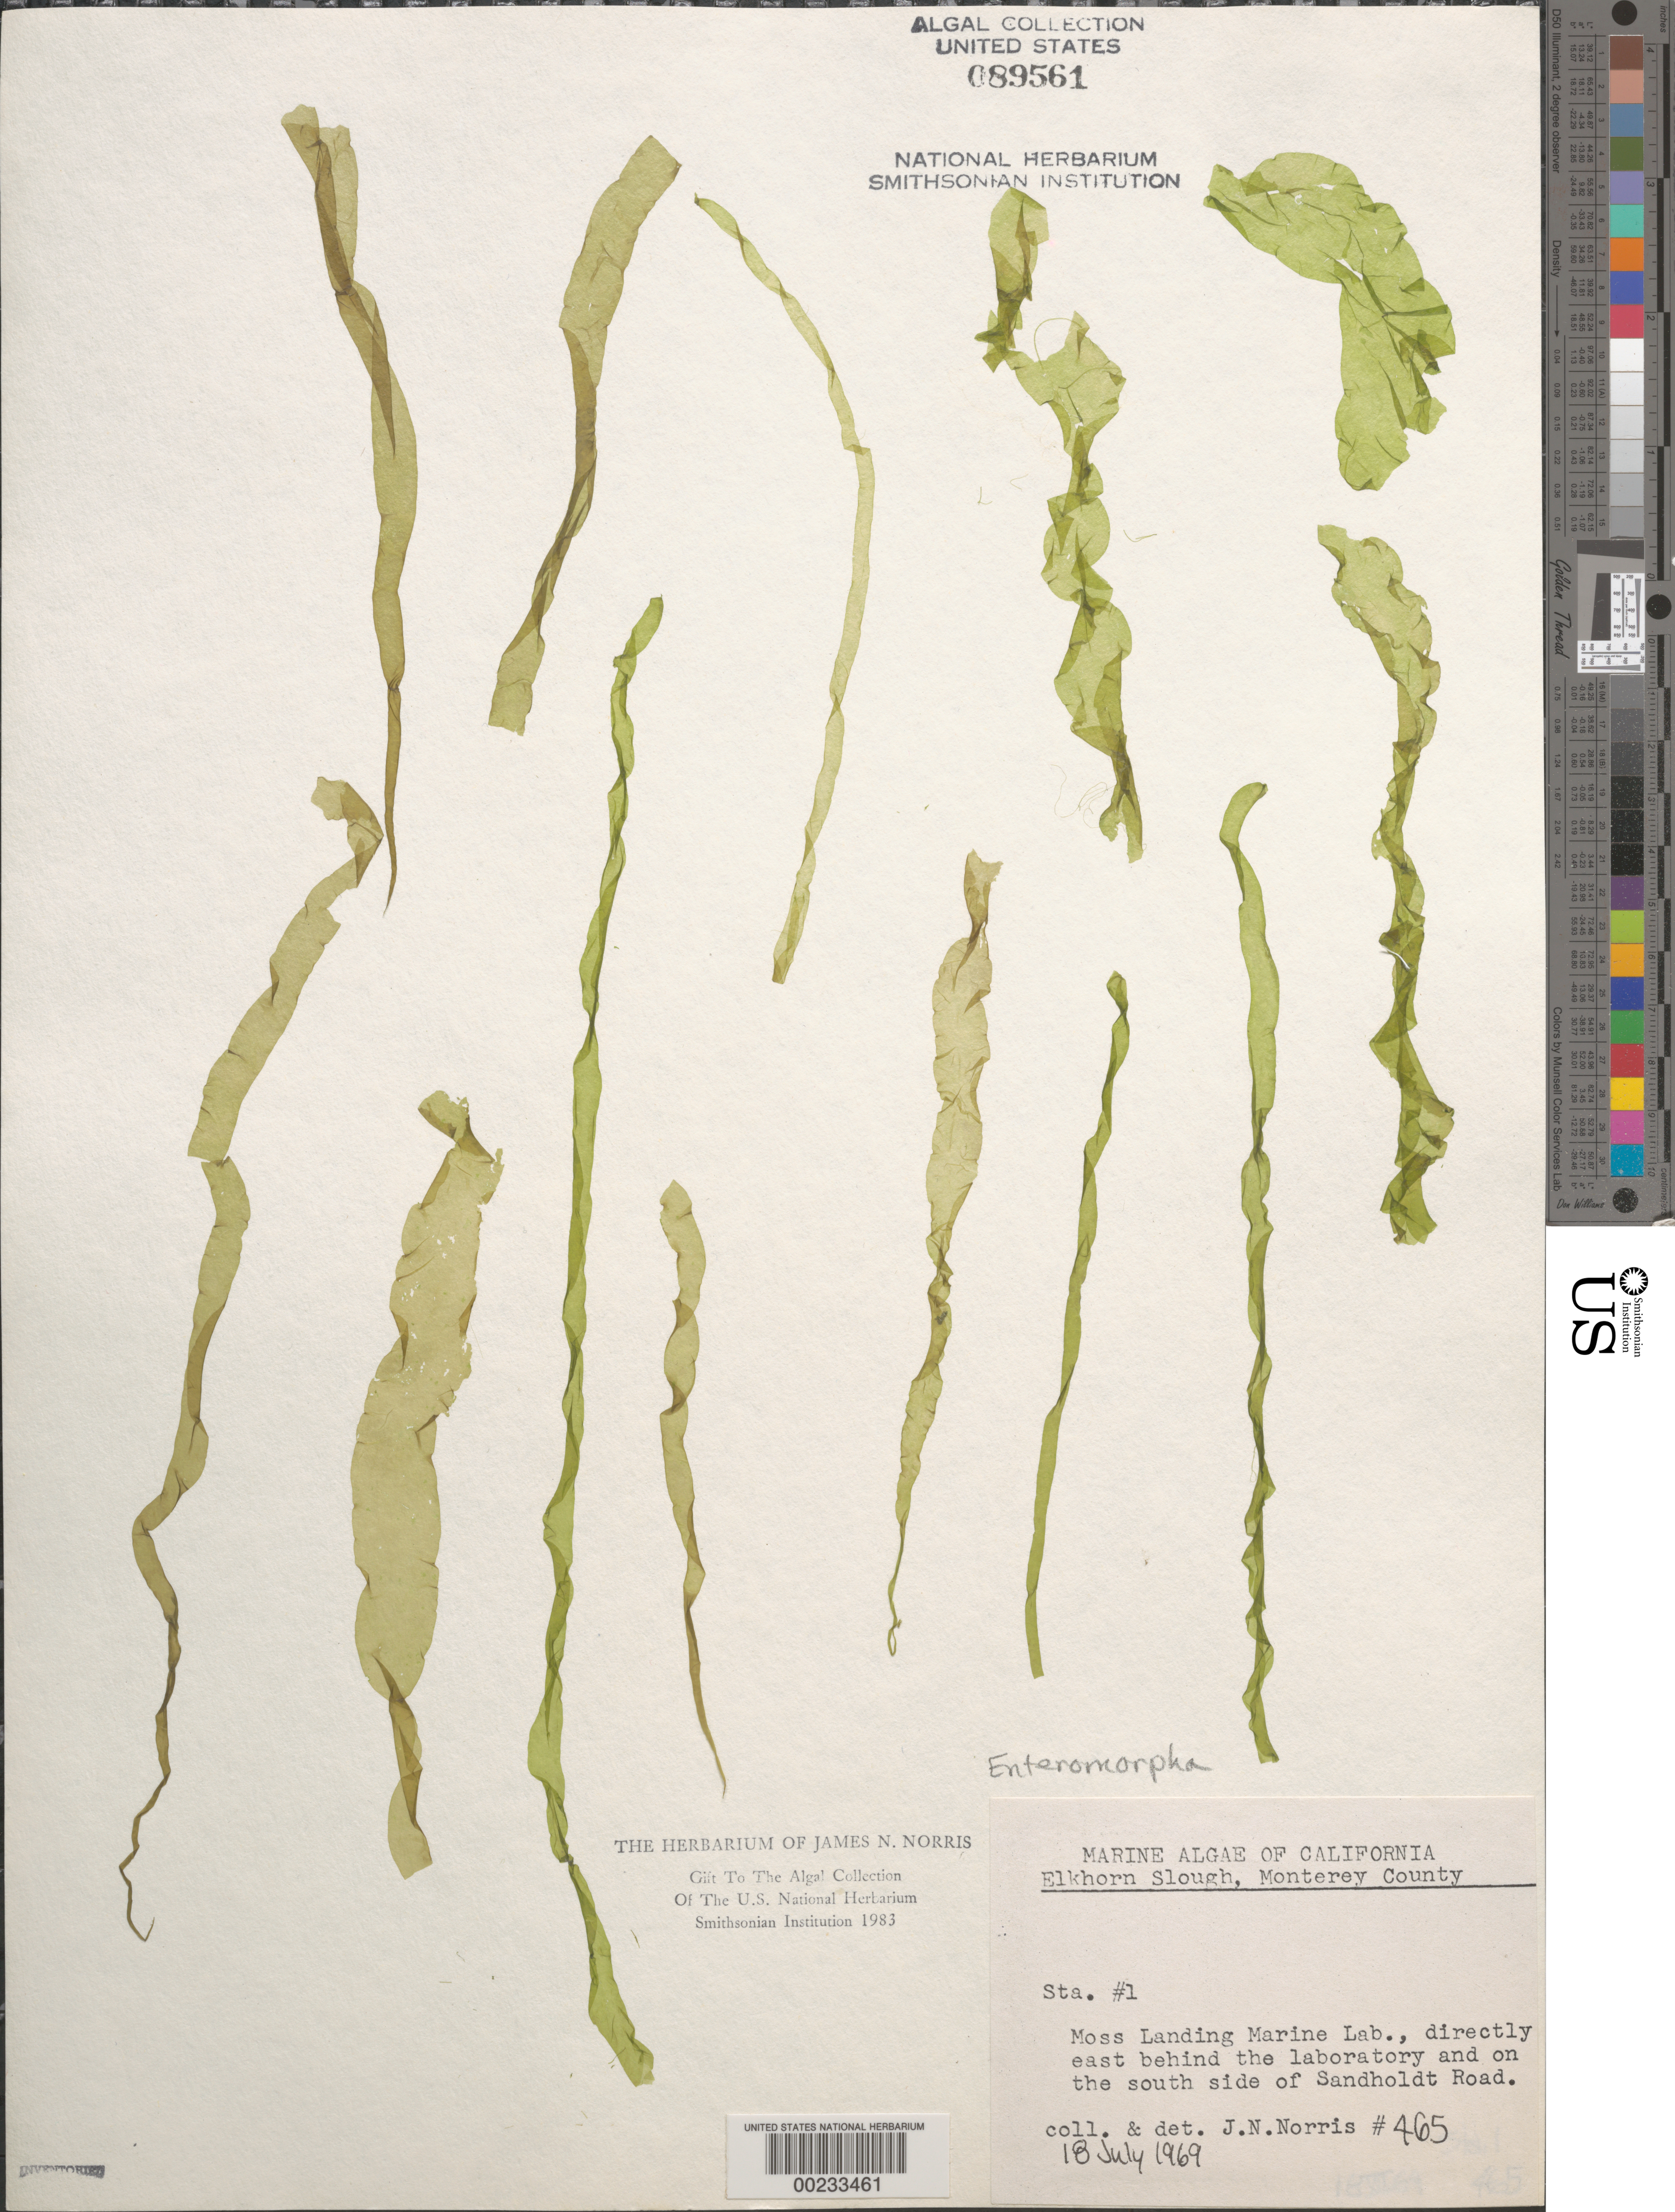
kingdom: Plantae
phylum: Chlorophyta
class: Ulvophyceae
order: Ulvales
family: Ulvaceae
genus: Ulva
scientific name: Ulva sp.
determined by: Algae name updating Project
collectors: J. N. Norris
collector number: JN-465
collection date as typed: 18 Jul 1969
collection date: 1969-07-18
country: United States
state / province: California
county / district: Monterey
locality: Elkhorn Slough, Moss Landing Marine Laboratory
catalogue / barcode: US 89561